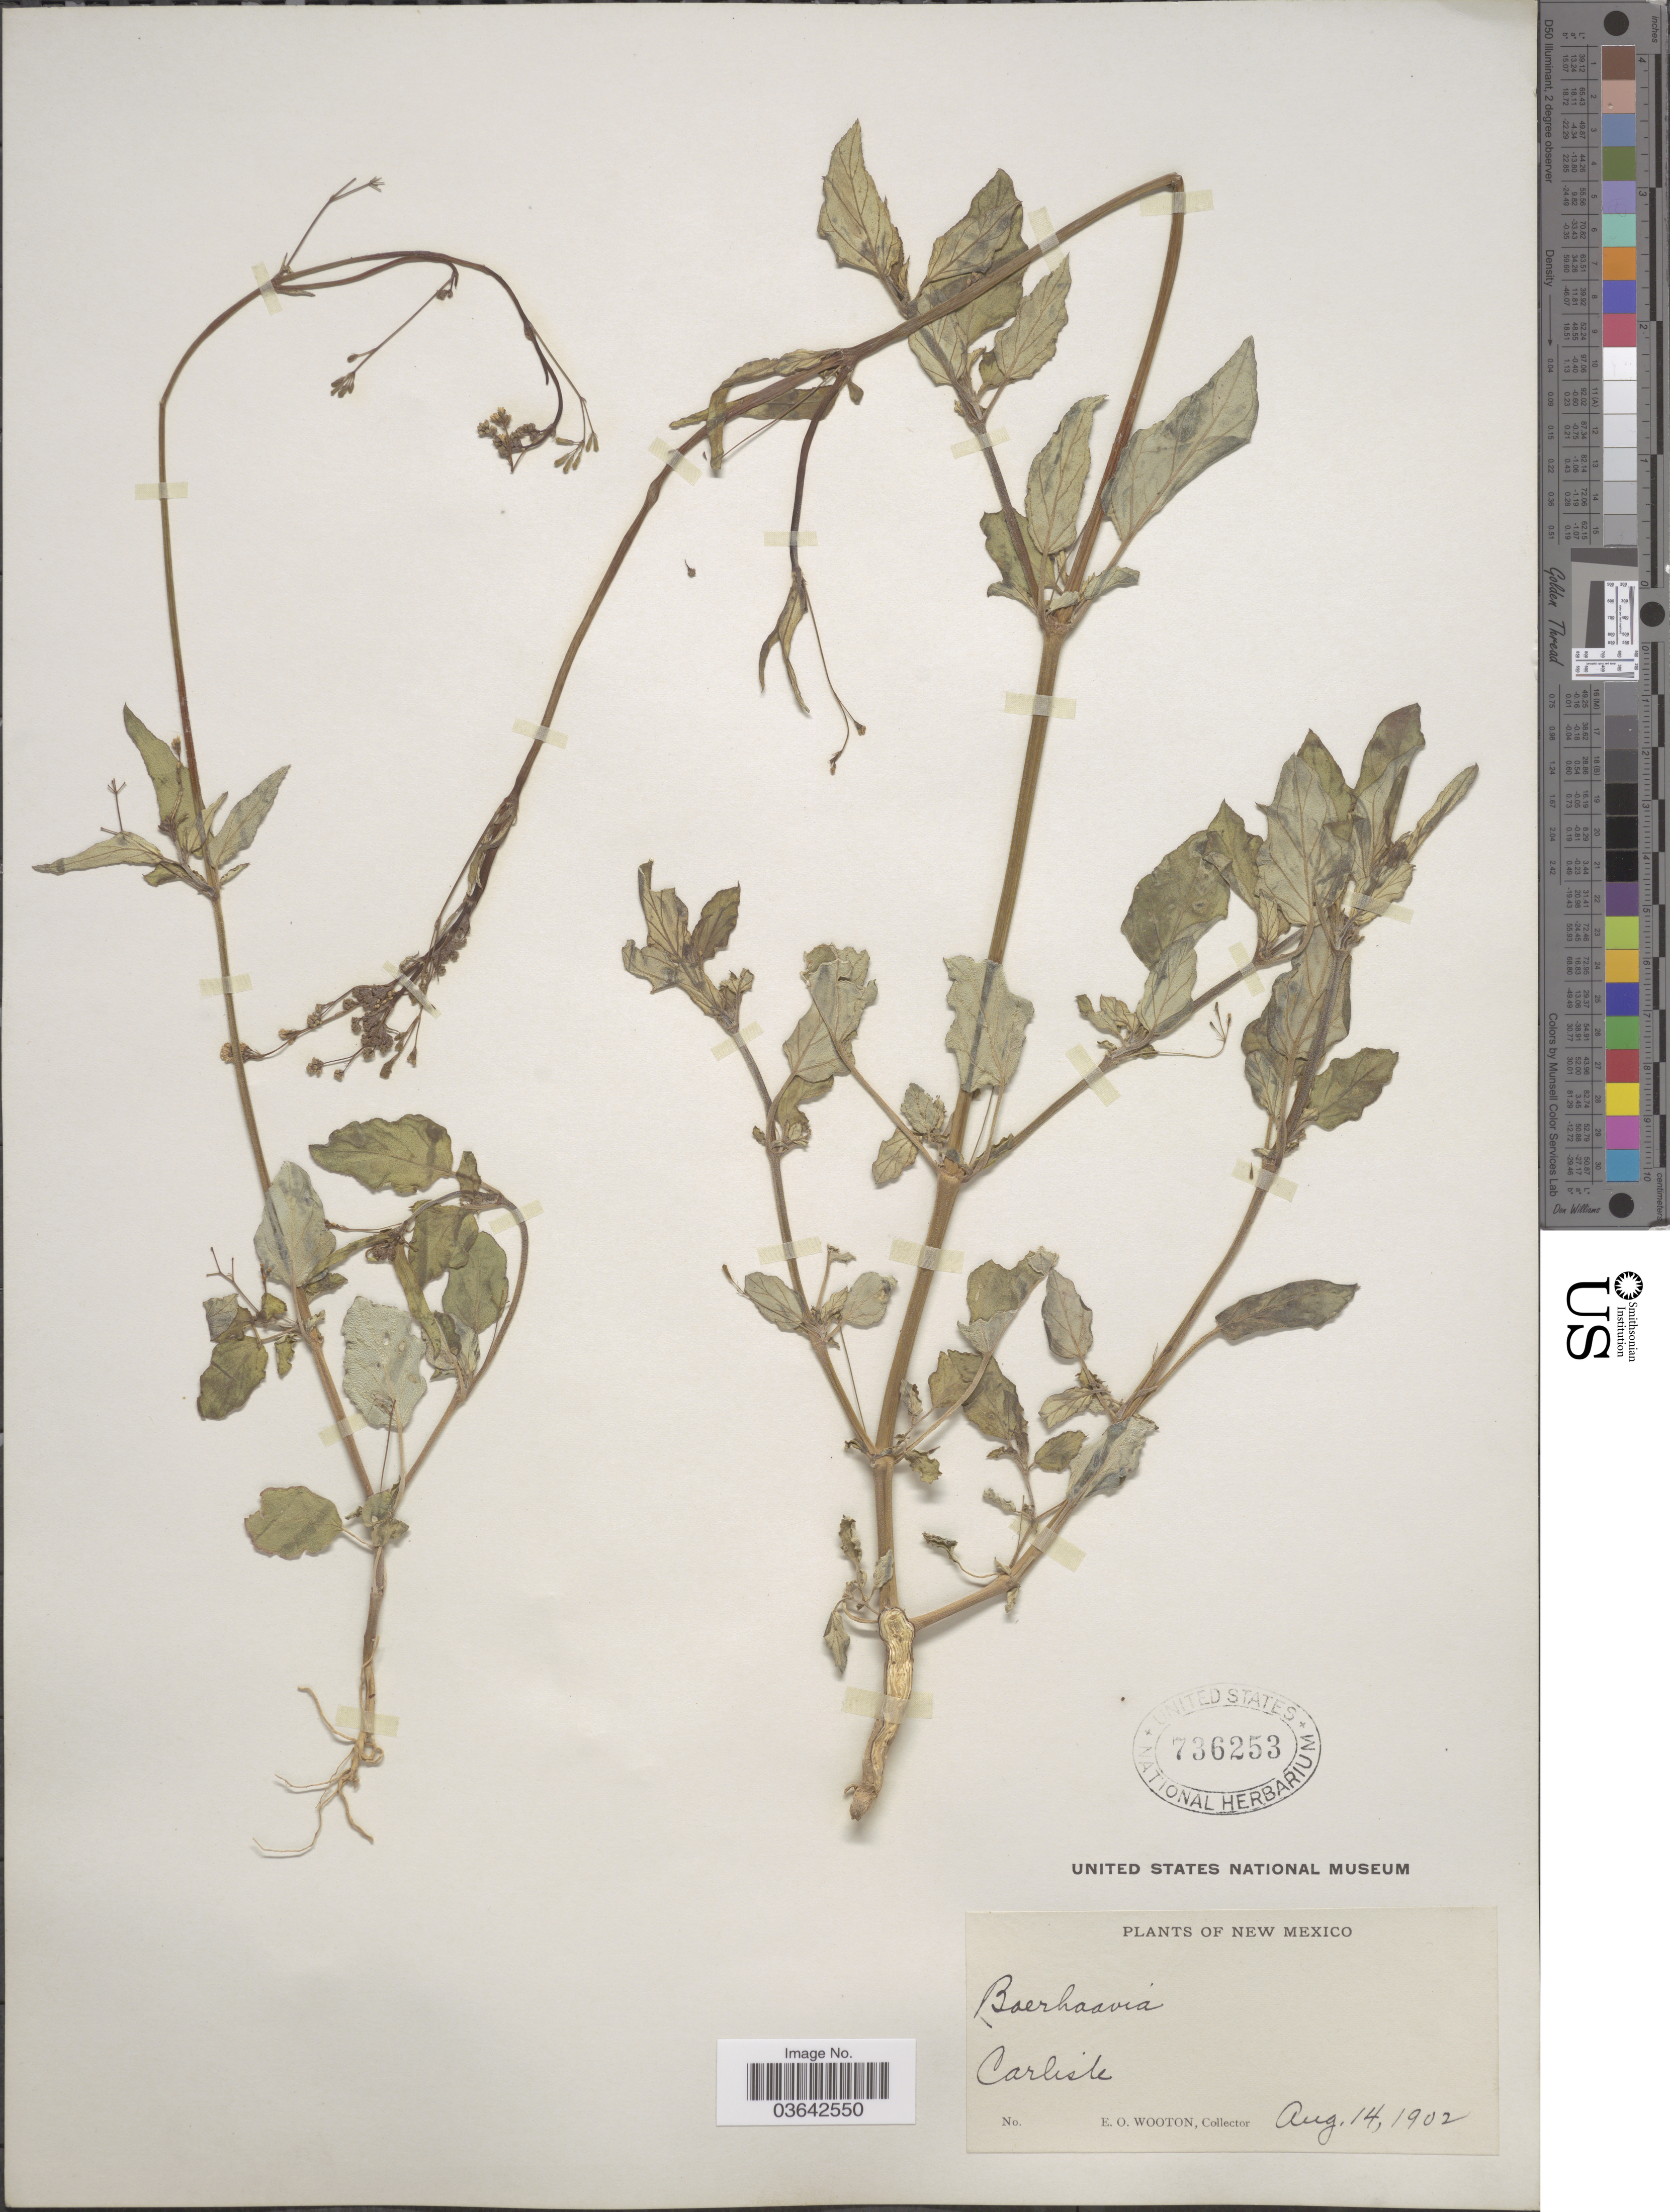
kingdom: Plantae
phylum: Tracheophyta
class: Magnoliopsida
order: Caryophyllales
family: Nyctaginaceae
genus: Boerhavia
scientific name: Boerhavia erecta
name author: L.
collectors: E. O. Wooton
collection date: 1902-08-14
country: United States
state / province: New Mexico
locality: Carlisle.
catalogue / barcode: US 736253